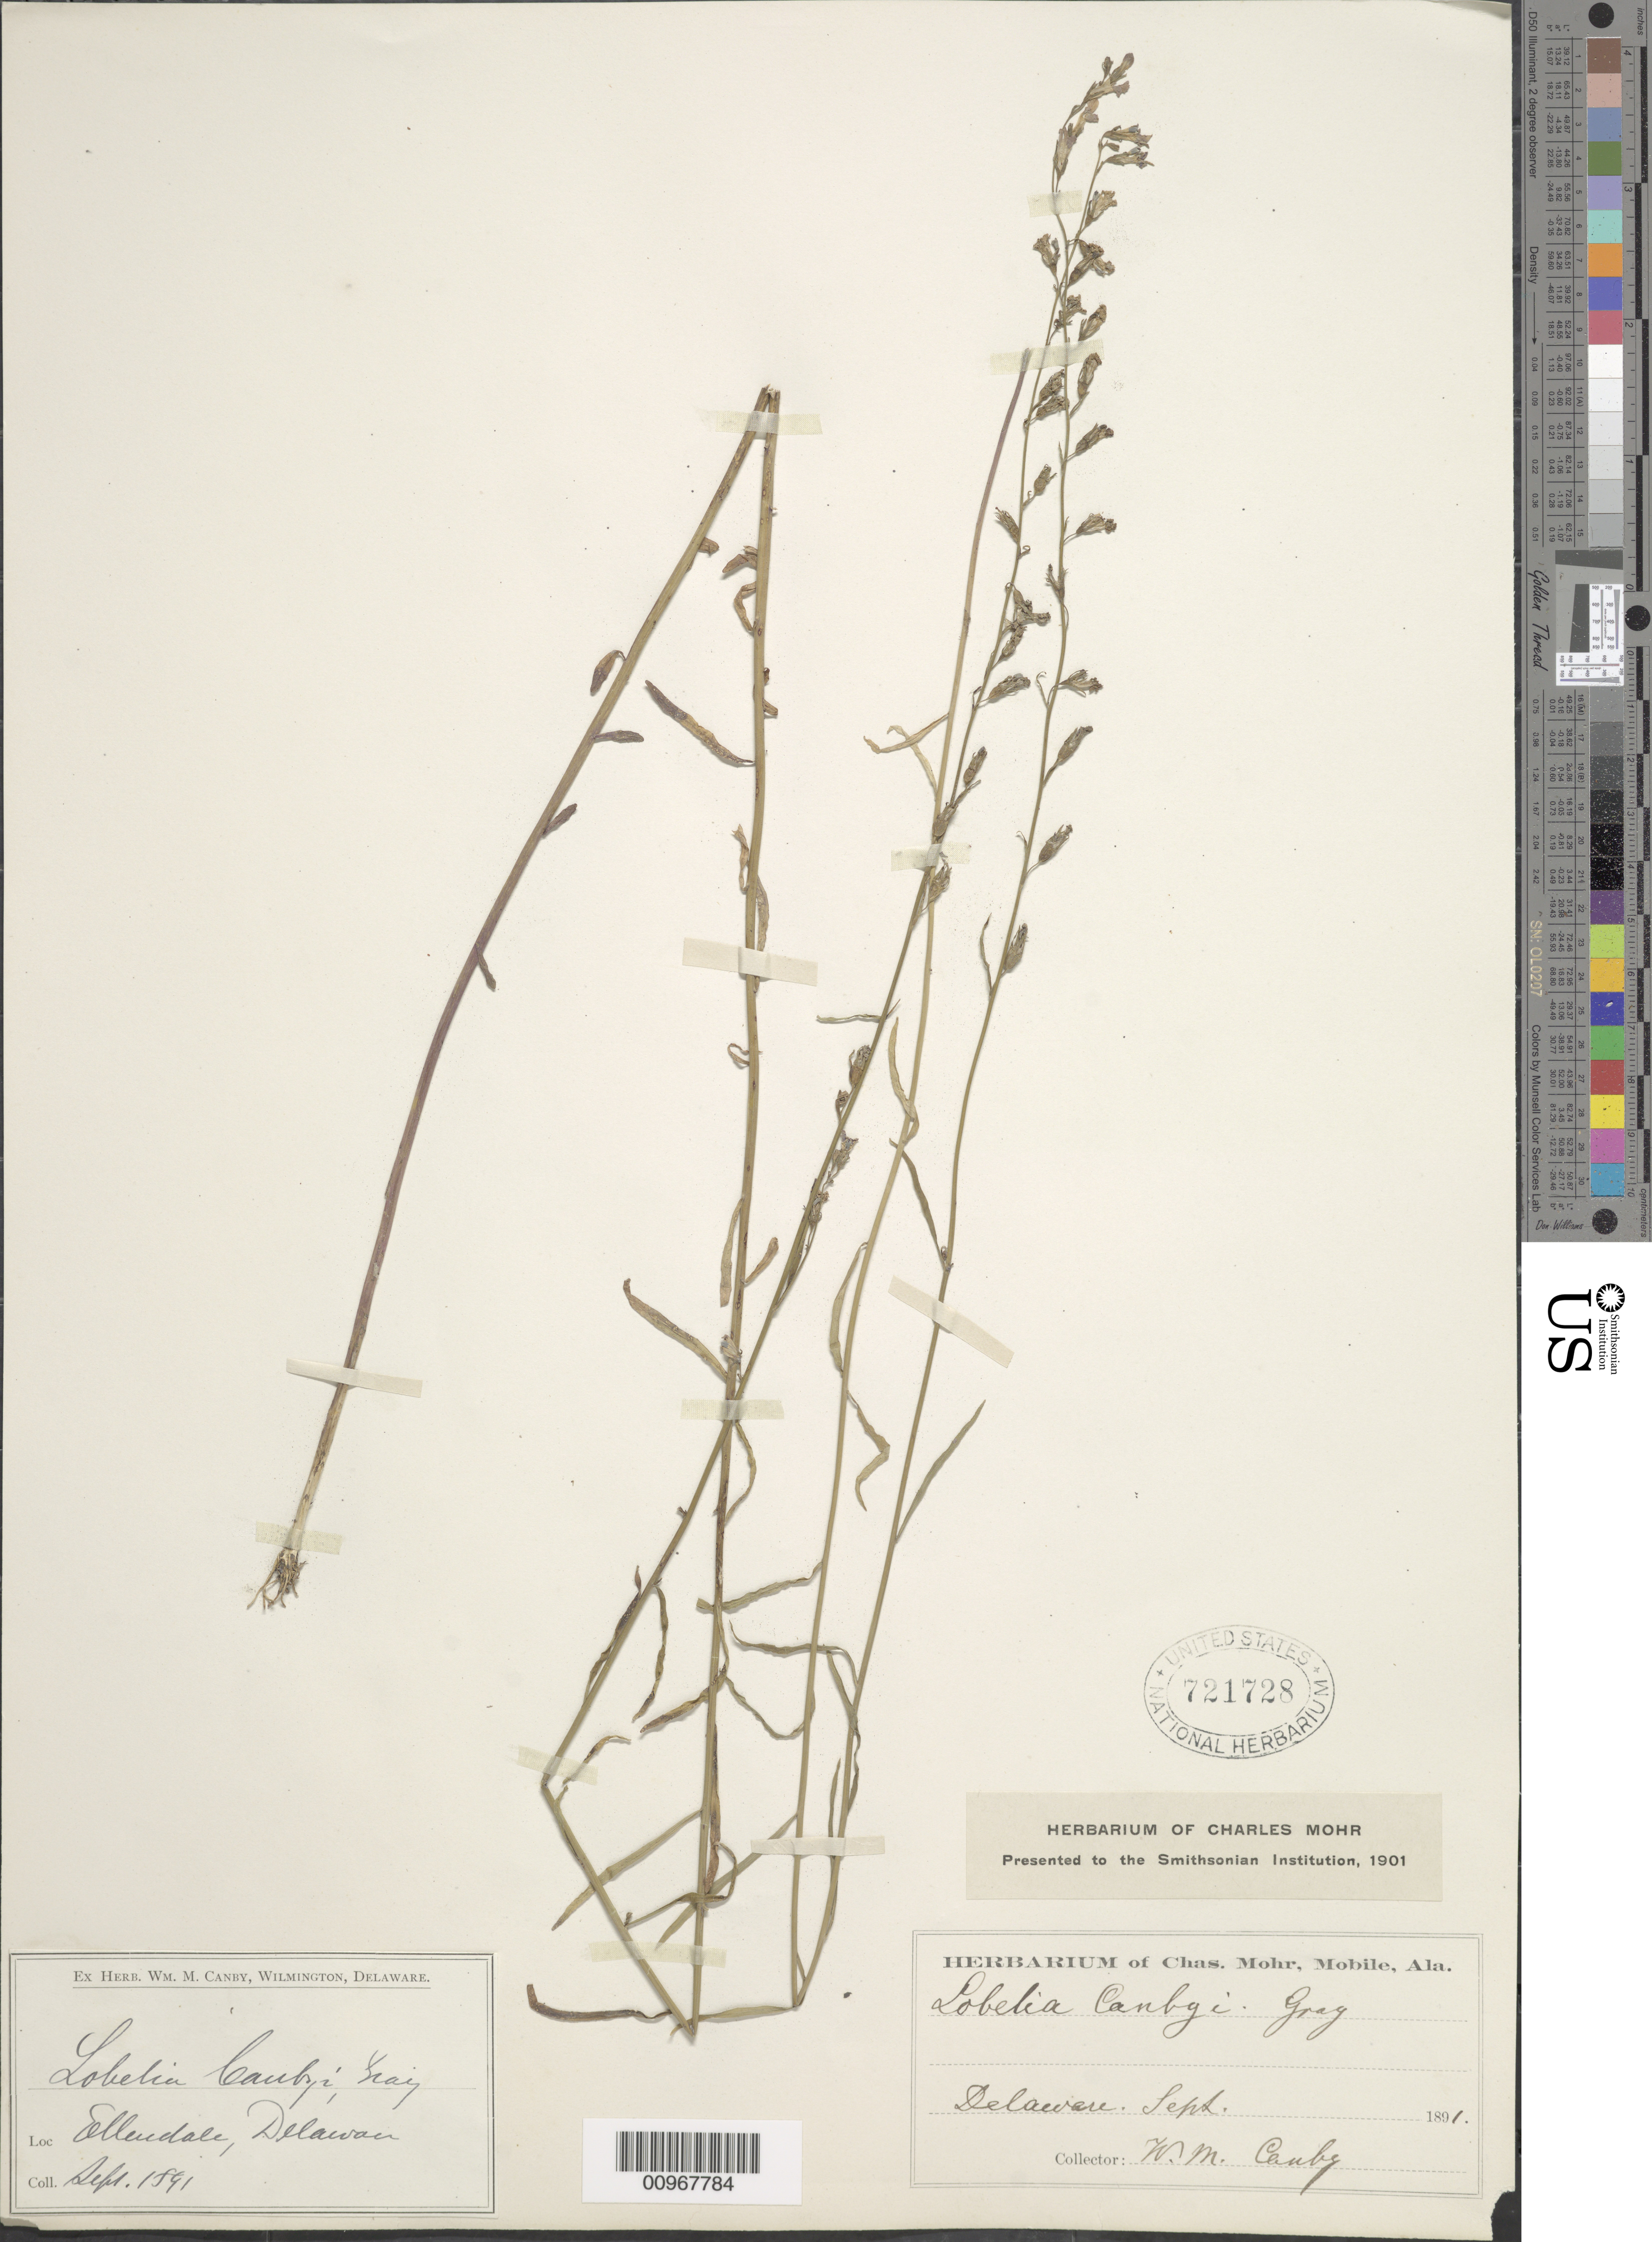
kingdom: Plantae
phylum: Tracheophyta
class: Magnoliopsida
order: Asterales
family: Campanulaceae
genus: Lobelia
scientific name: Lobelia kalmii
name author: L.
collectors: W. M. Canby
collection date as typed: Sept. 1891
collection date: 1891-09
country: United States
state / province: Delaware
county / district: Sussex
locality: Ellendale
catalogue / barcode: US 721728